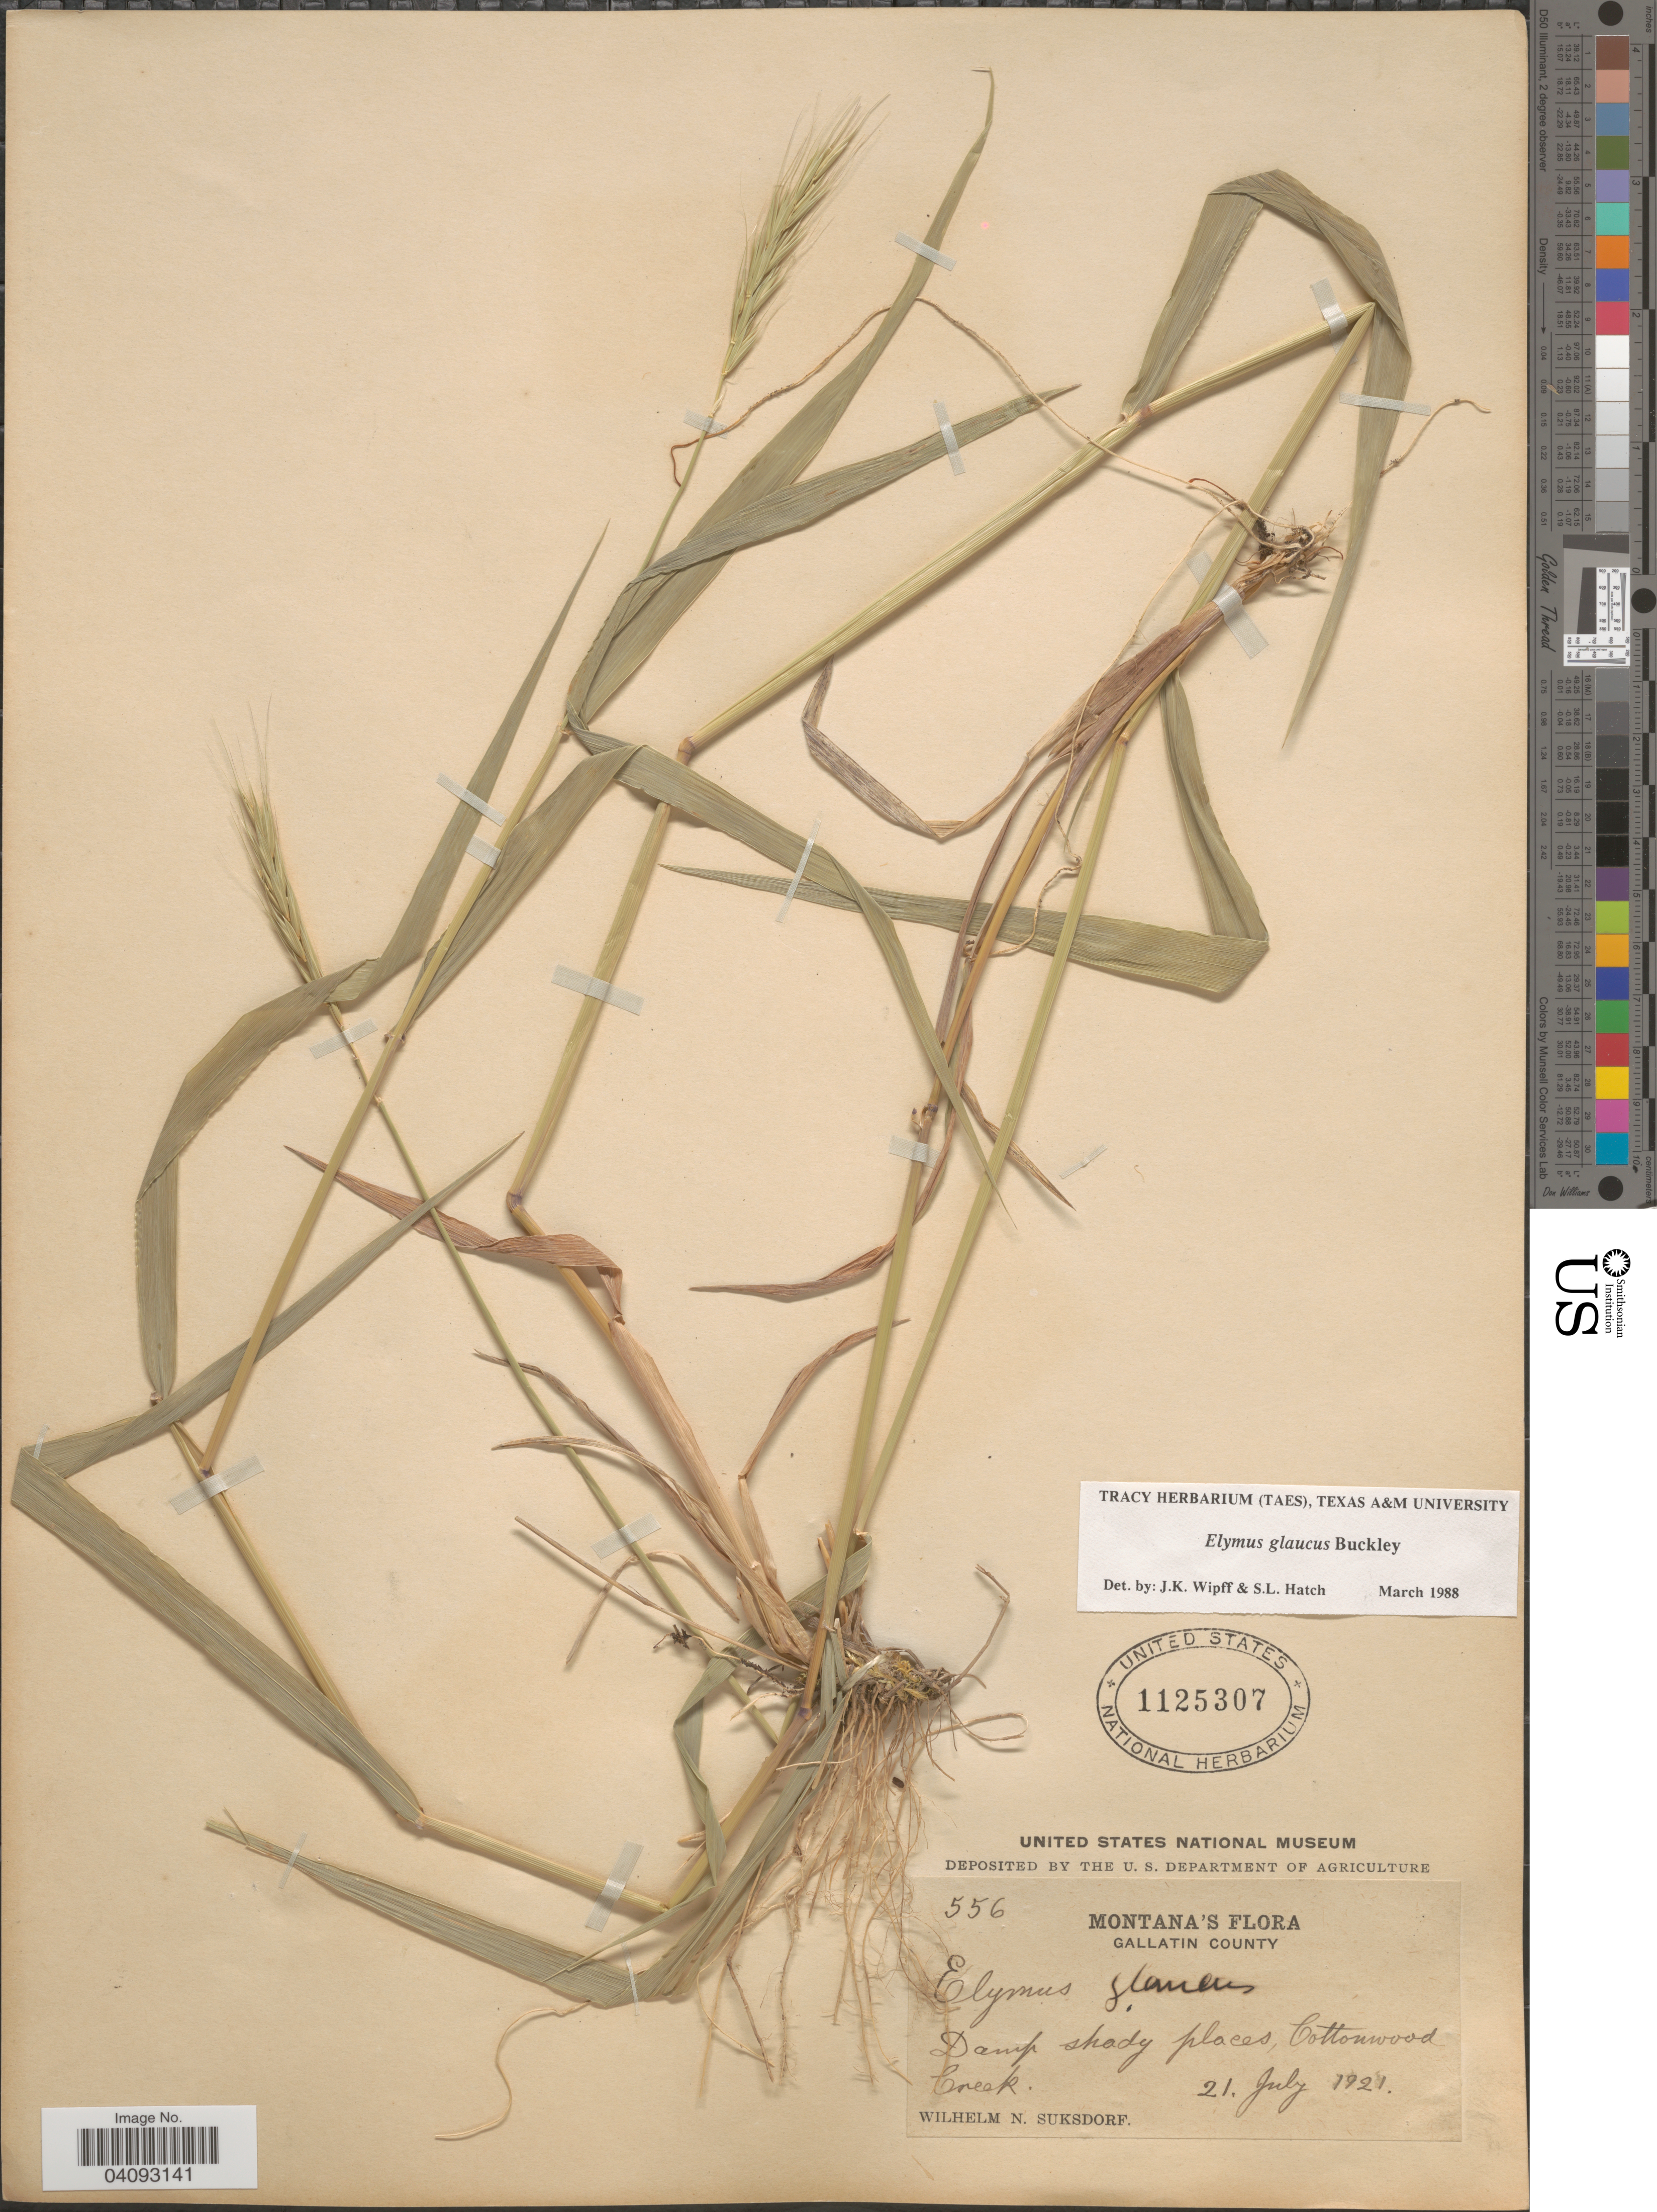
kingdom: Plantae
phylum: Tracheophyta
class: Liliopsida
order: Poales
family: Poaceae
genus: Elymus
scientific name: Elymus glaucus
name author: Buckley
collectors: W. N. Suksdorf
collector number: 556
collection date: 1921-07-21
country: United States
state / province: Montana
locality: Gallatin County. Damp shady places, Cottonwood Creek.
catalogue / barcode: US 1125307